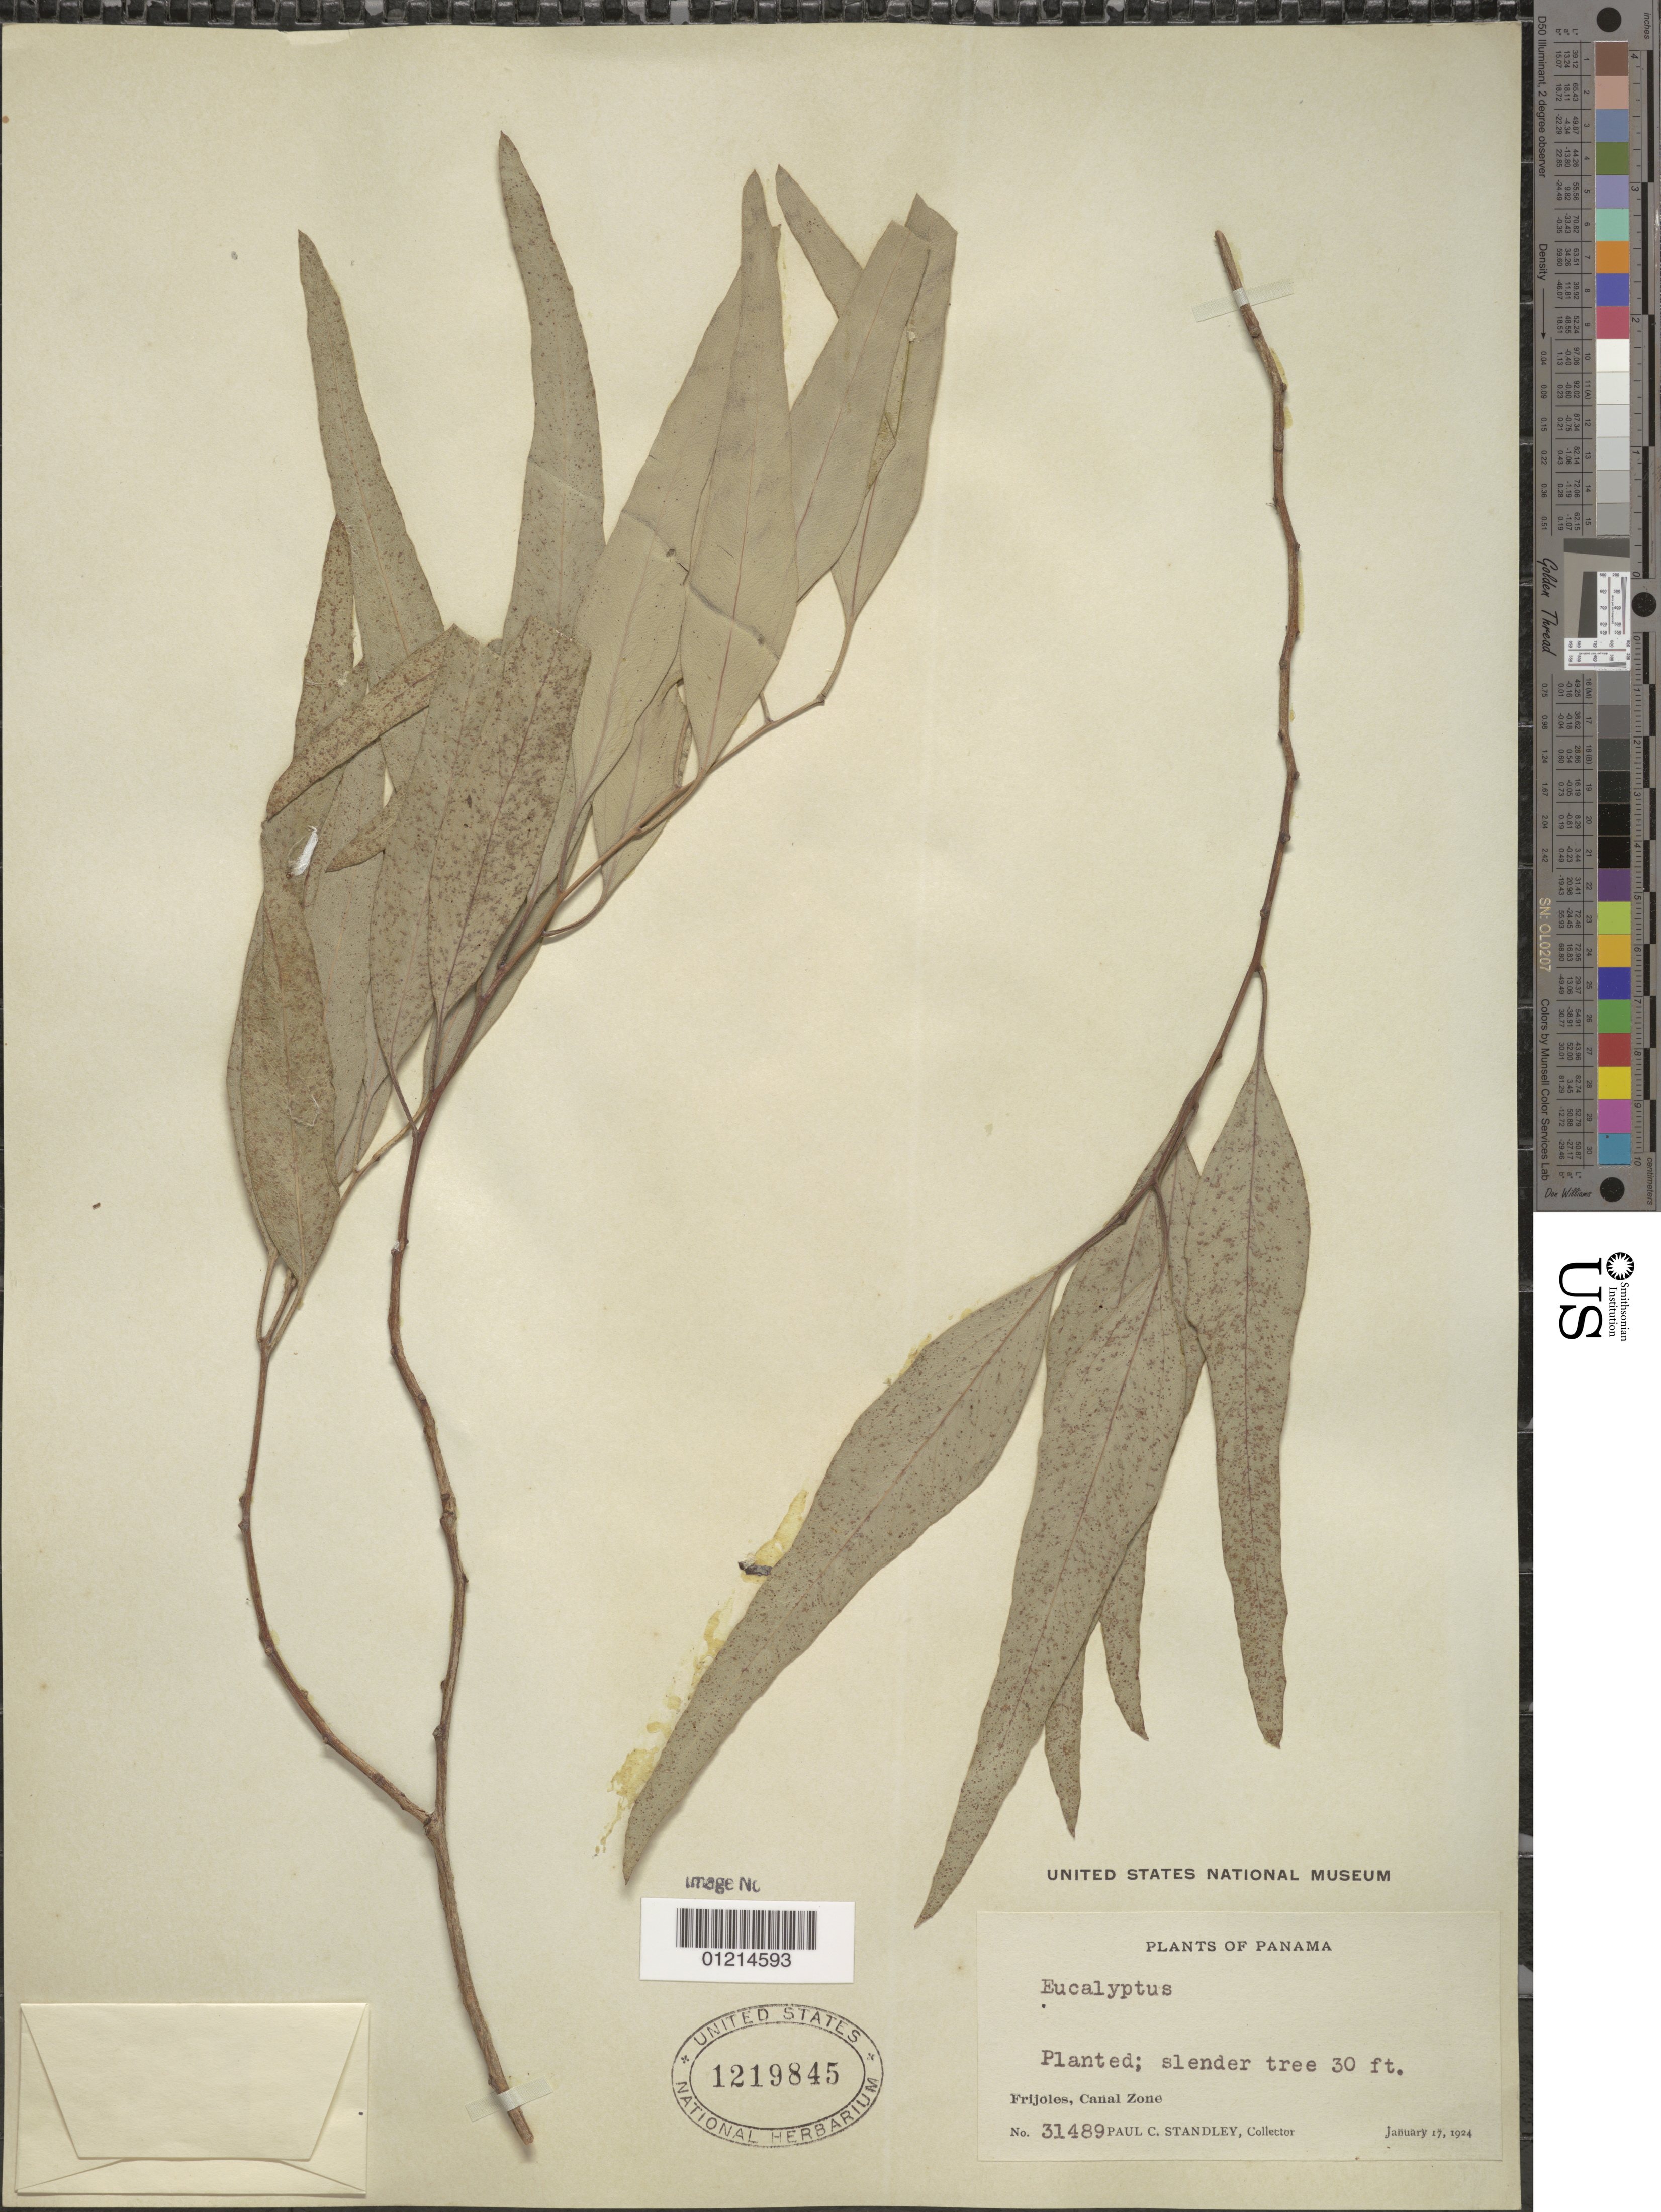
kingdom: Plantae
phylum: Tracheophyta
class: Magnoliopsida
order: Myrtales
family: Myrtaceae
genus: Eucalyptus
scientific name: Eucalyptus sp.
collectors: P. C. Standley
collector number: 31489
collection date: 1924-01-17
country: Panama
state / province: Colón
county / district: Canal Zone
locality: Frijoles.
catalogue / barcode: US 1219845